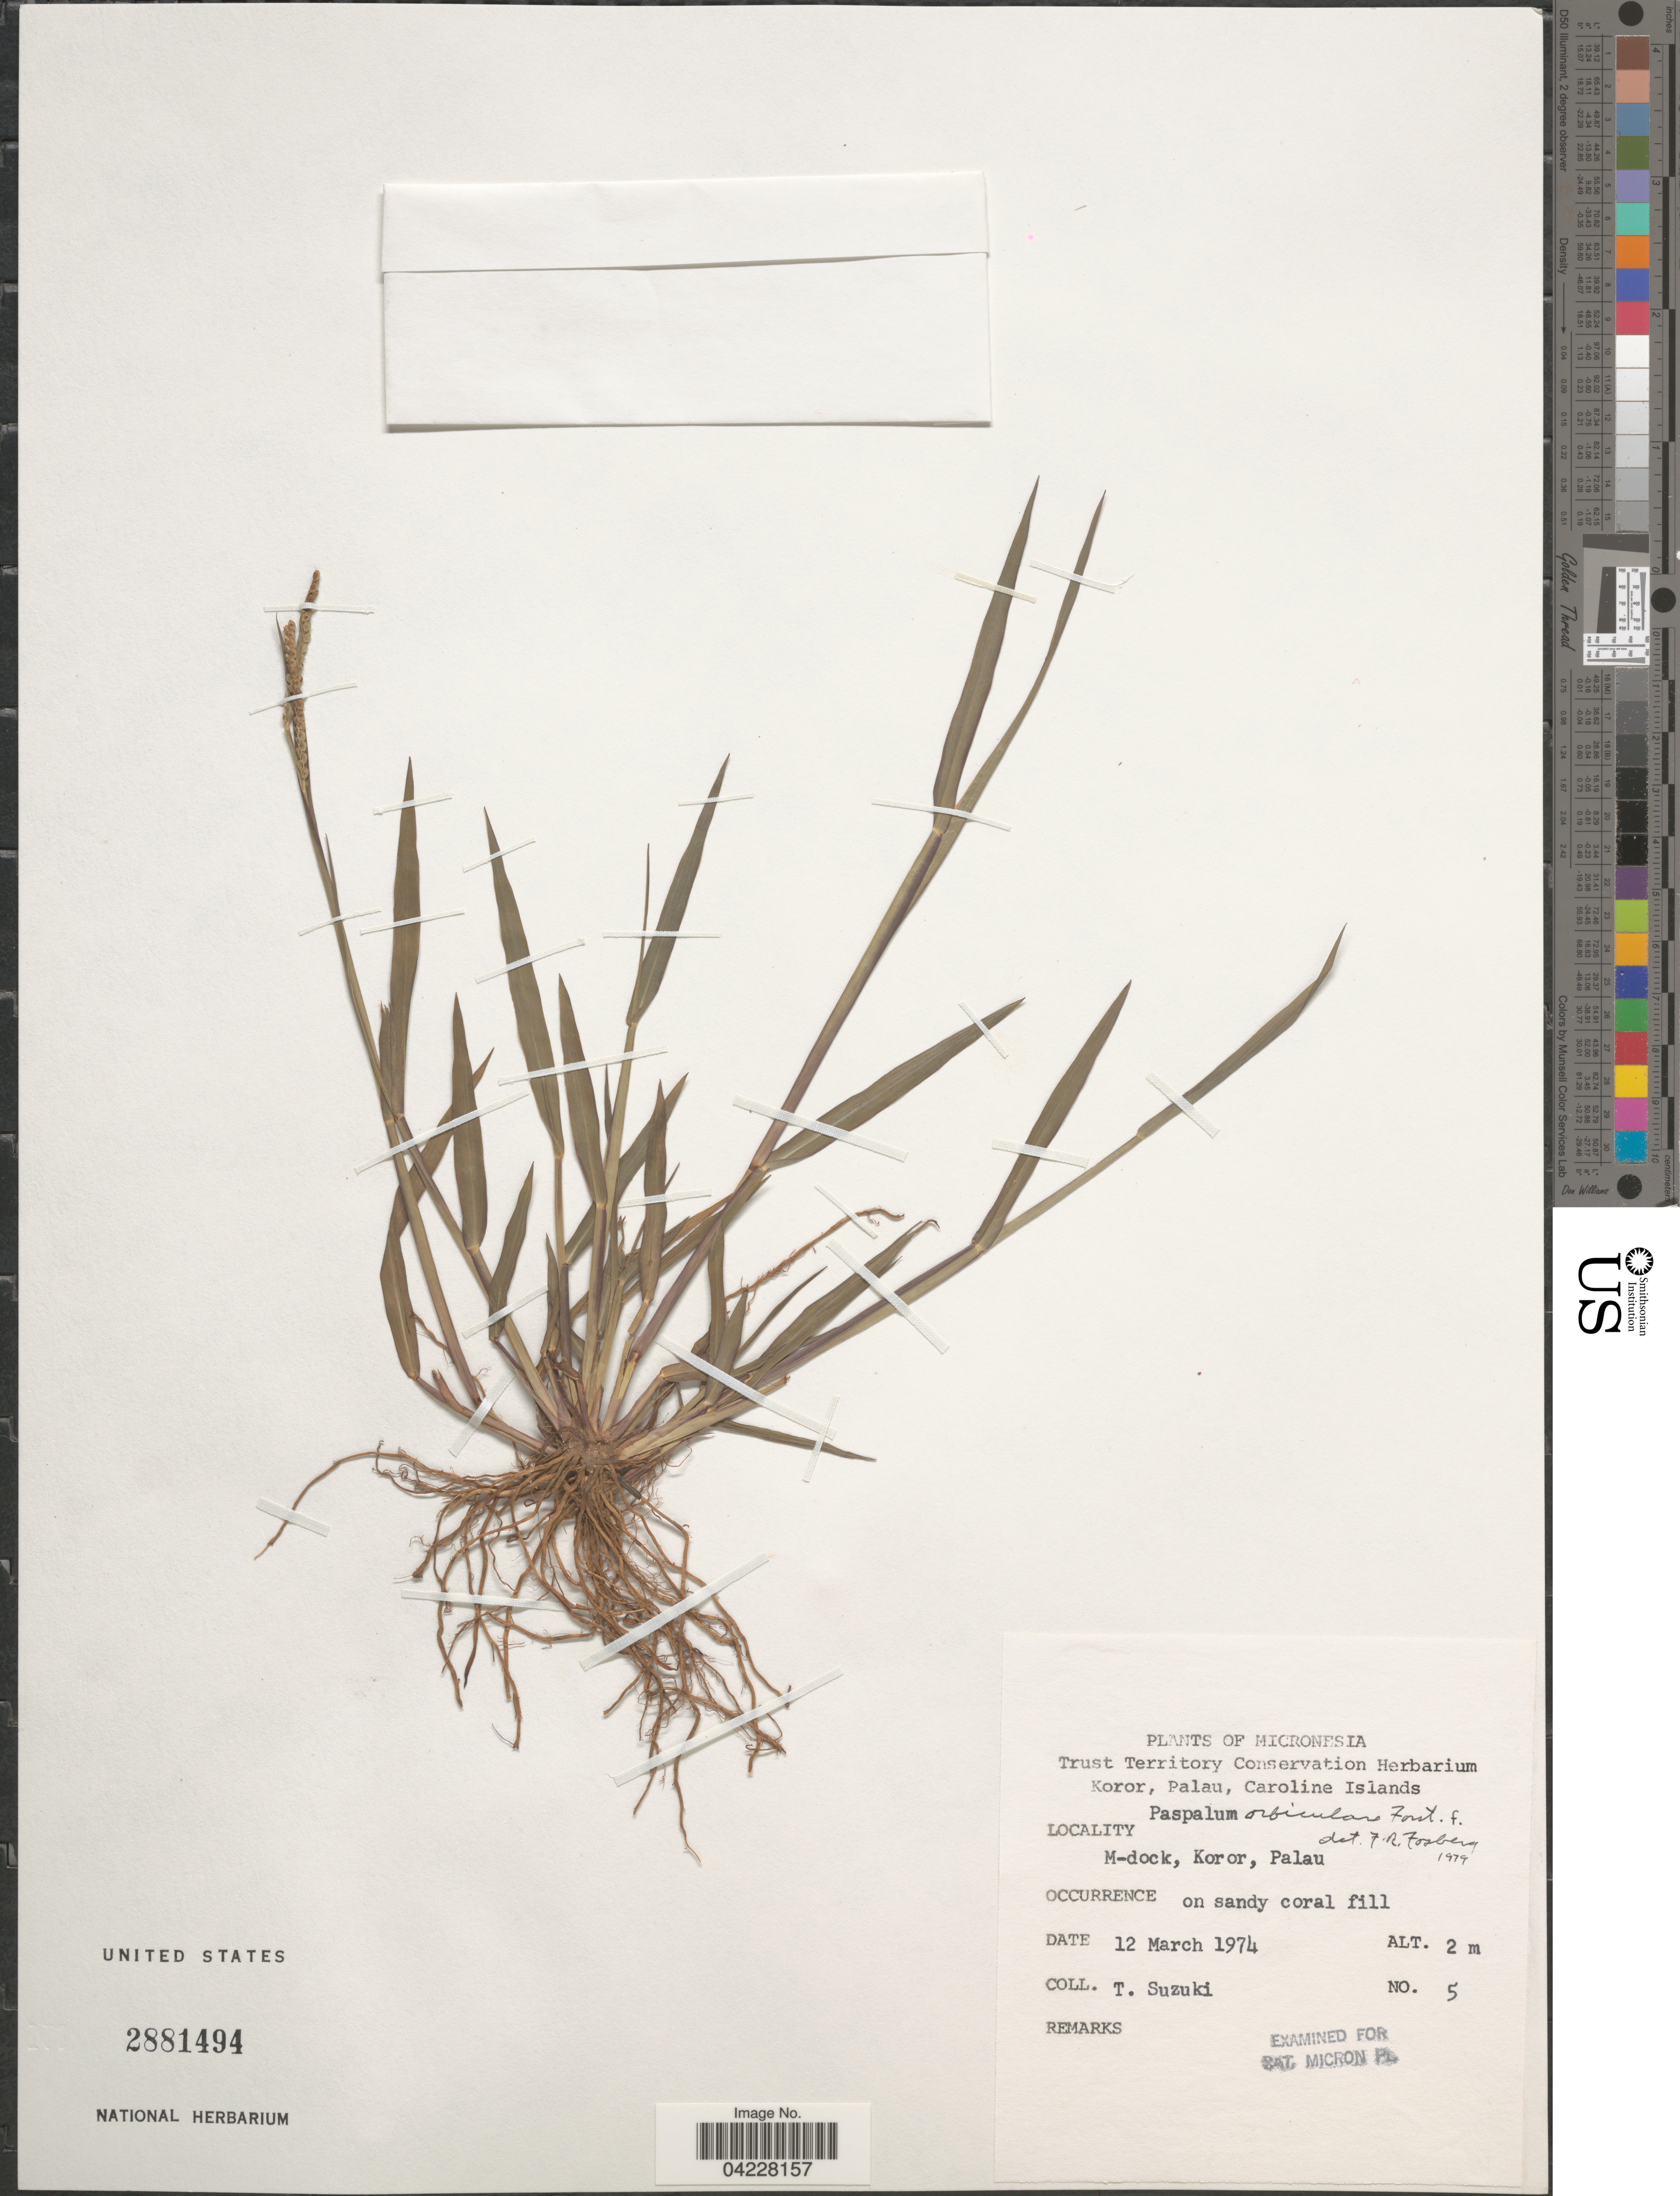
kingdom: Plantae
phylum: Tracheophyta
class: Liliopsida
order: Poales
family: Poaceae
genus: Paspalum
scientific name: Paspalum orbiculare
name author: G. Forst.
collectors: T. Suzuki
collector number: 5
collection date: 1974-03-12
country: Palau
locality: M-dock, Koror, Palau.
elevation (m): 2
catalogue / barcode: US 2881494